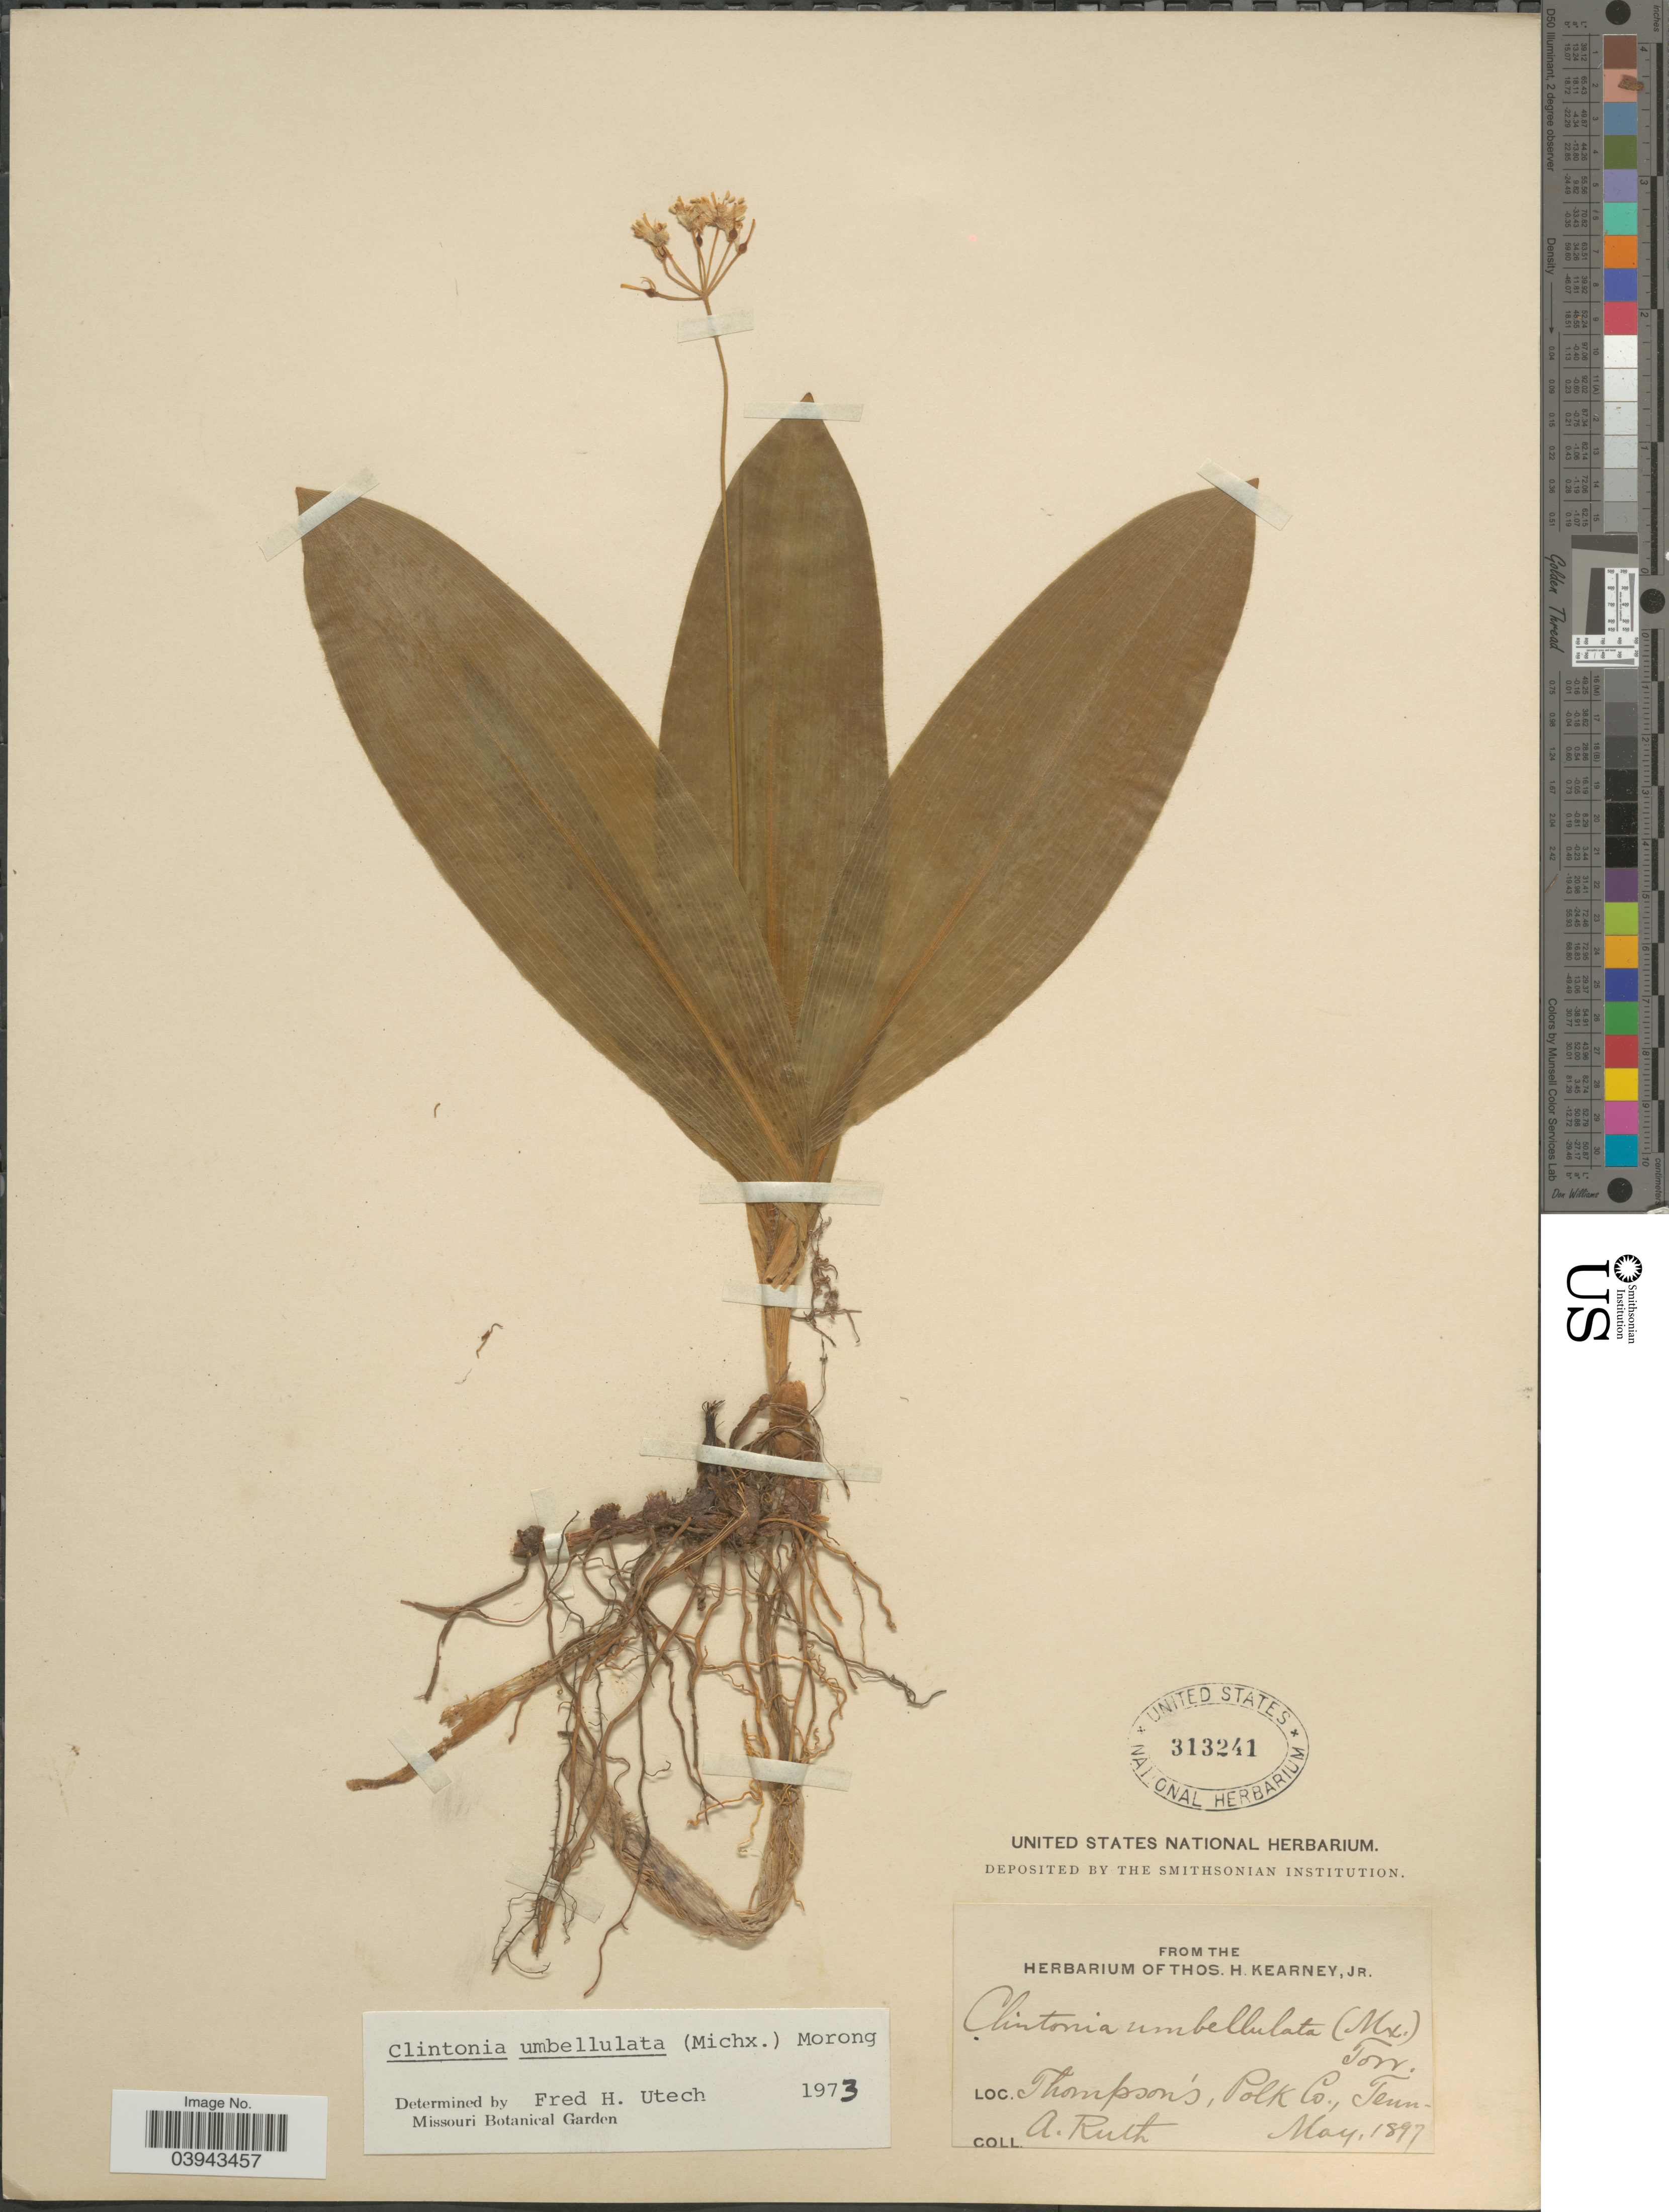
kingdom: Plantae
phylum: Tracheophyta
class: Liliopsida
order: Liliales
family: Liliaceae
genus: Clintonia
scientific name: Clintonia umbellulata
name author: (Michx.) Morong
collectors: A. Ruth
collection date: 1897-05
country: United States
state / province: Tennessee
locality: Thompson's, Polk Co.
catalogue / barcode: US 313241